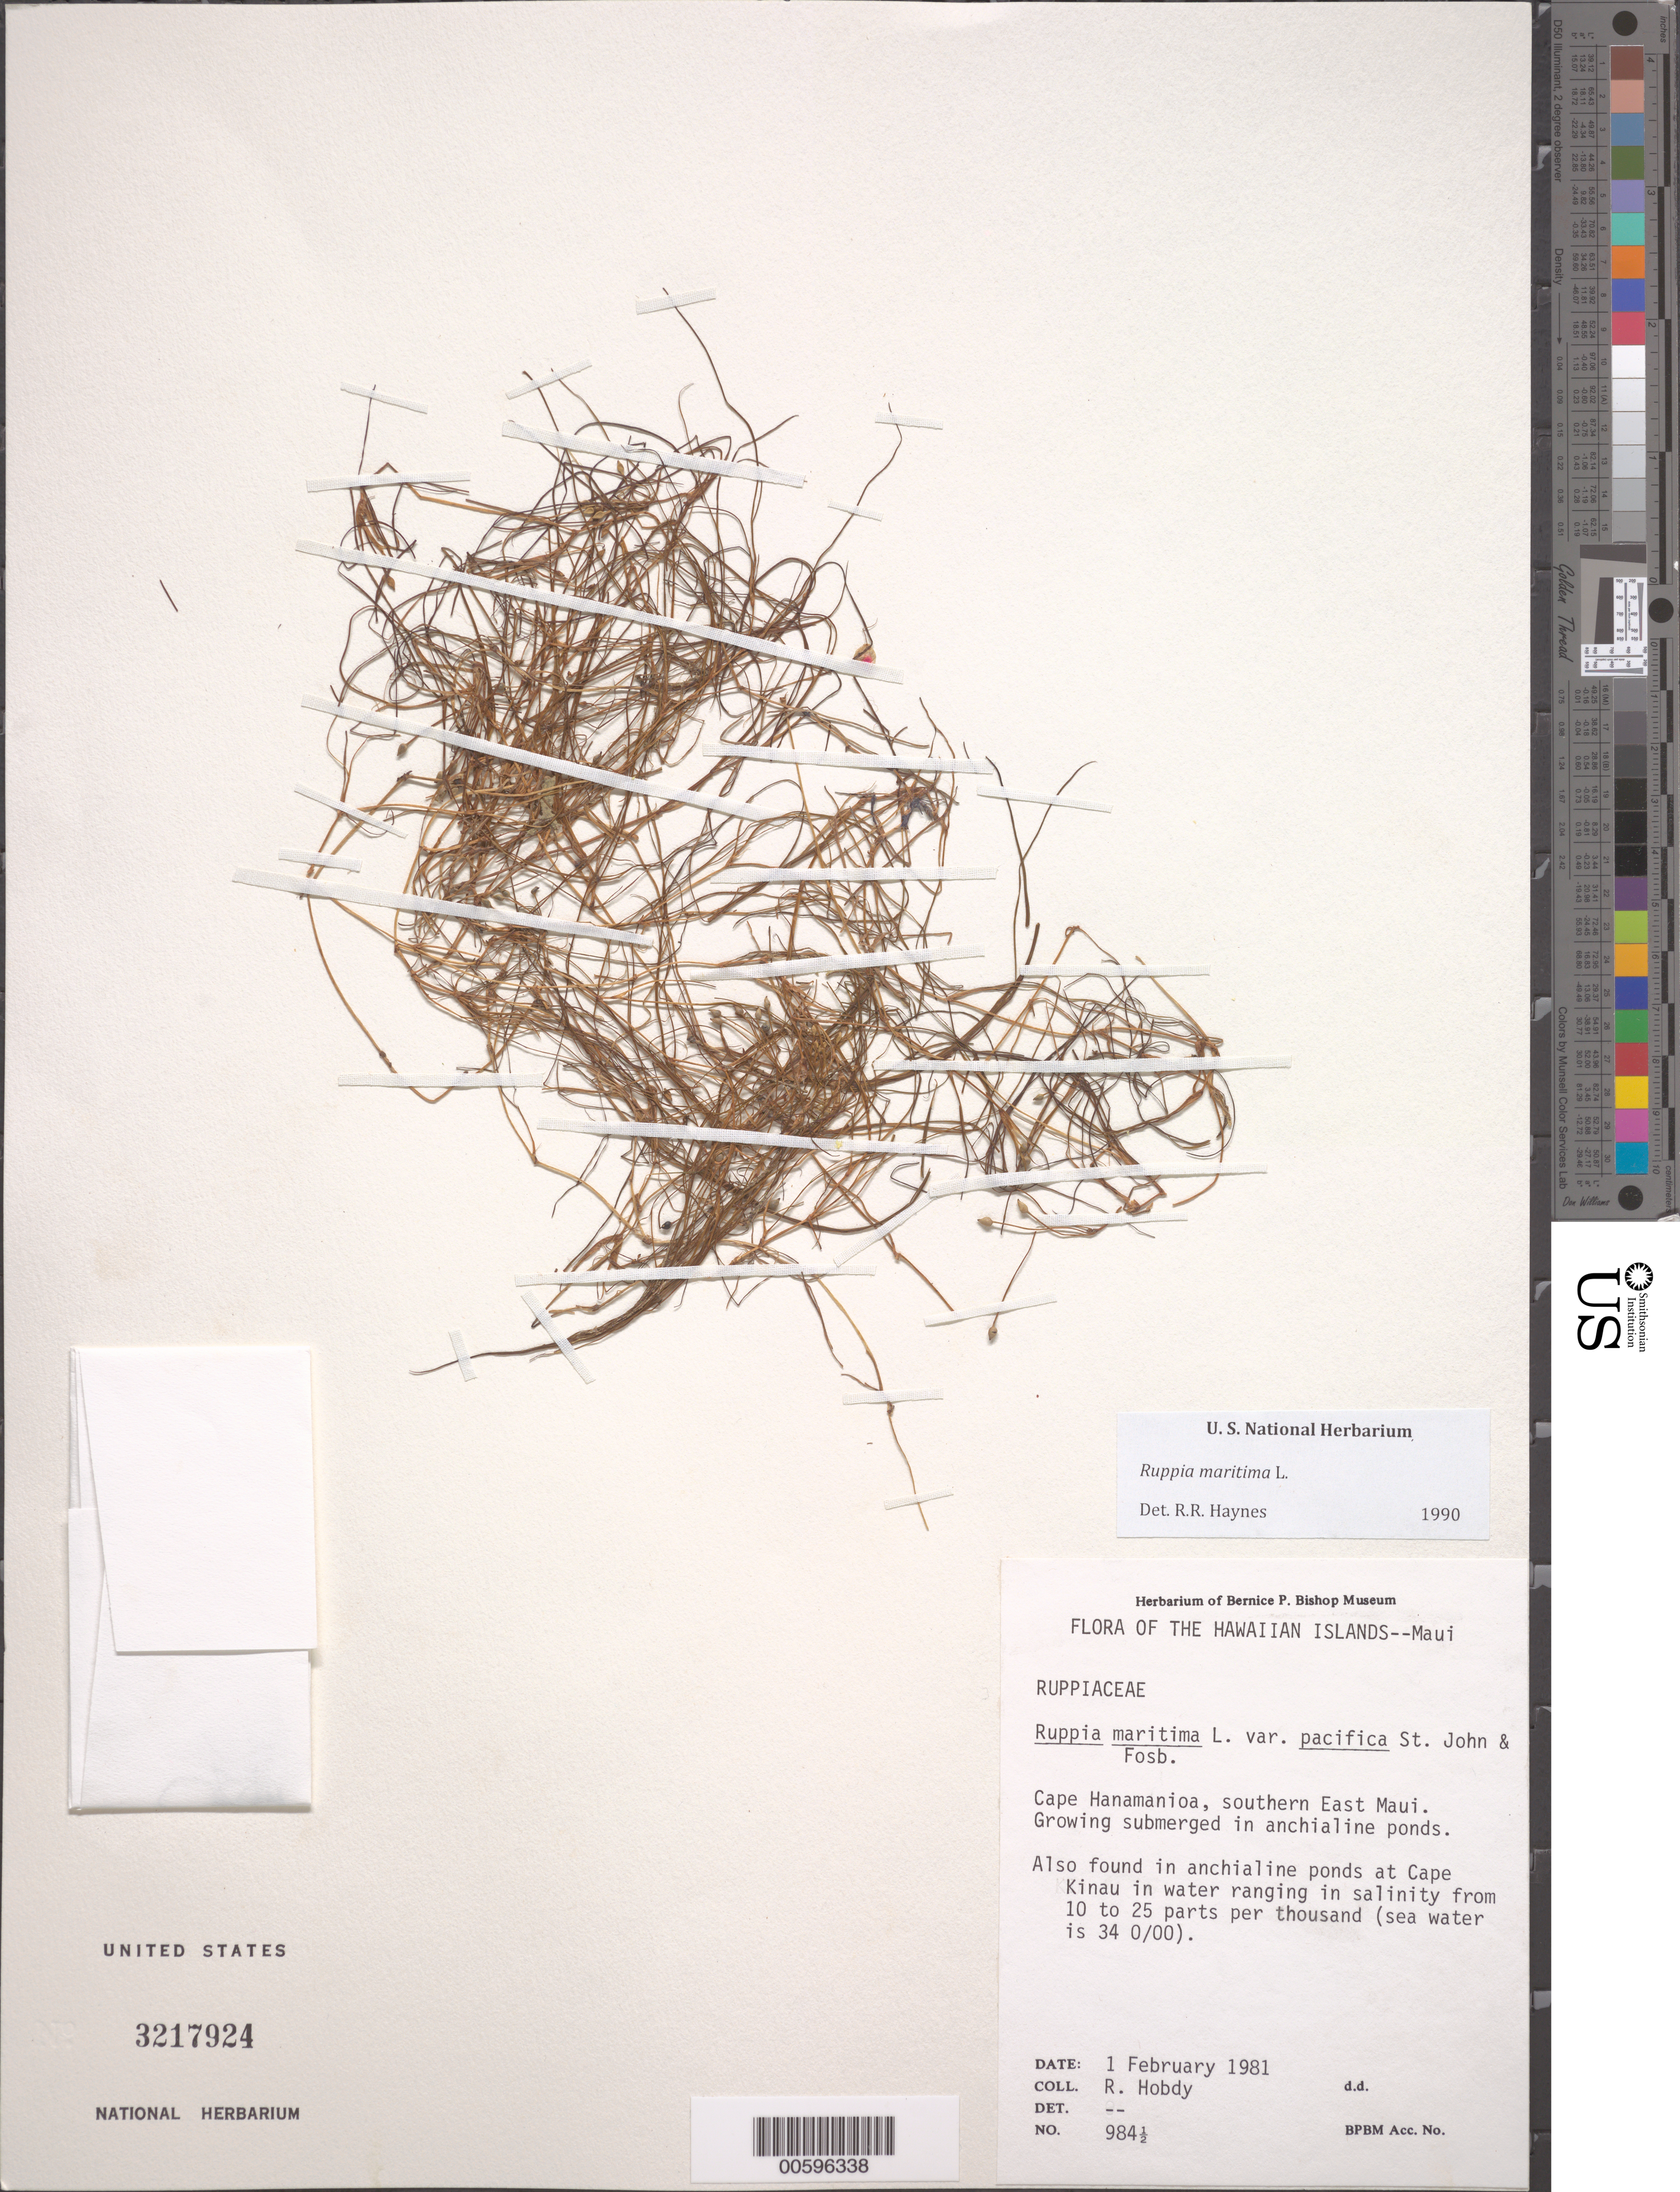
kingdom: Plantae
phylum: Tracheophyta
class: Liliopsida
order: Alismatales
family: Ruppiaceae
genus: Ruppia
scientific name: Ruppia maritima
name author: L.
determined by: Haynes, R. R.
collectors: R. Hobdy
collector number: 984.5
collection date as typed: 1 Feb 1981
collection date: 1981-02-01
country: United States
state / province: Hawaii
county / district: Maui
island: Maui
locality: Cape Hanamanioa, southern E Maui.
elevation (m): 0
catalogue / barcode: US 3217924